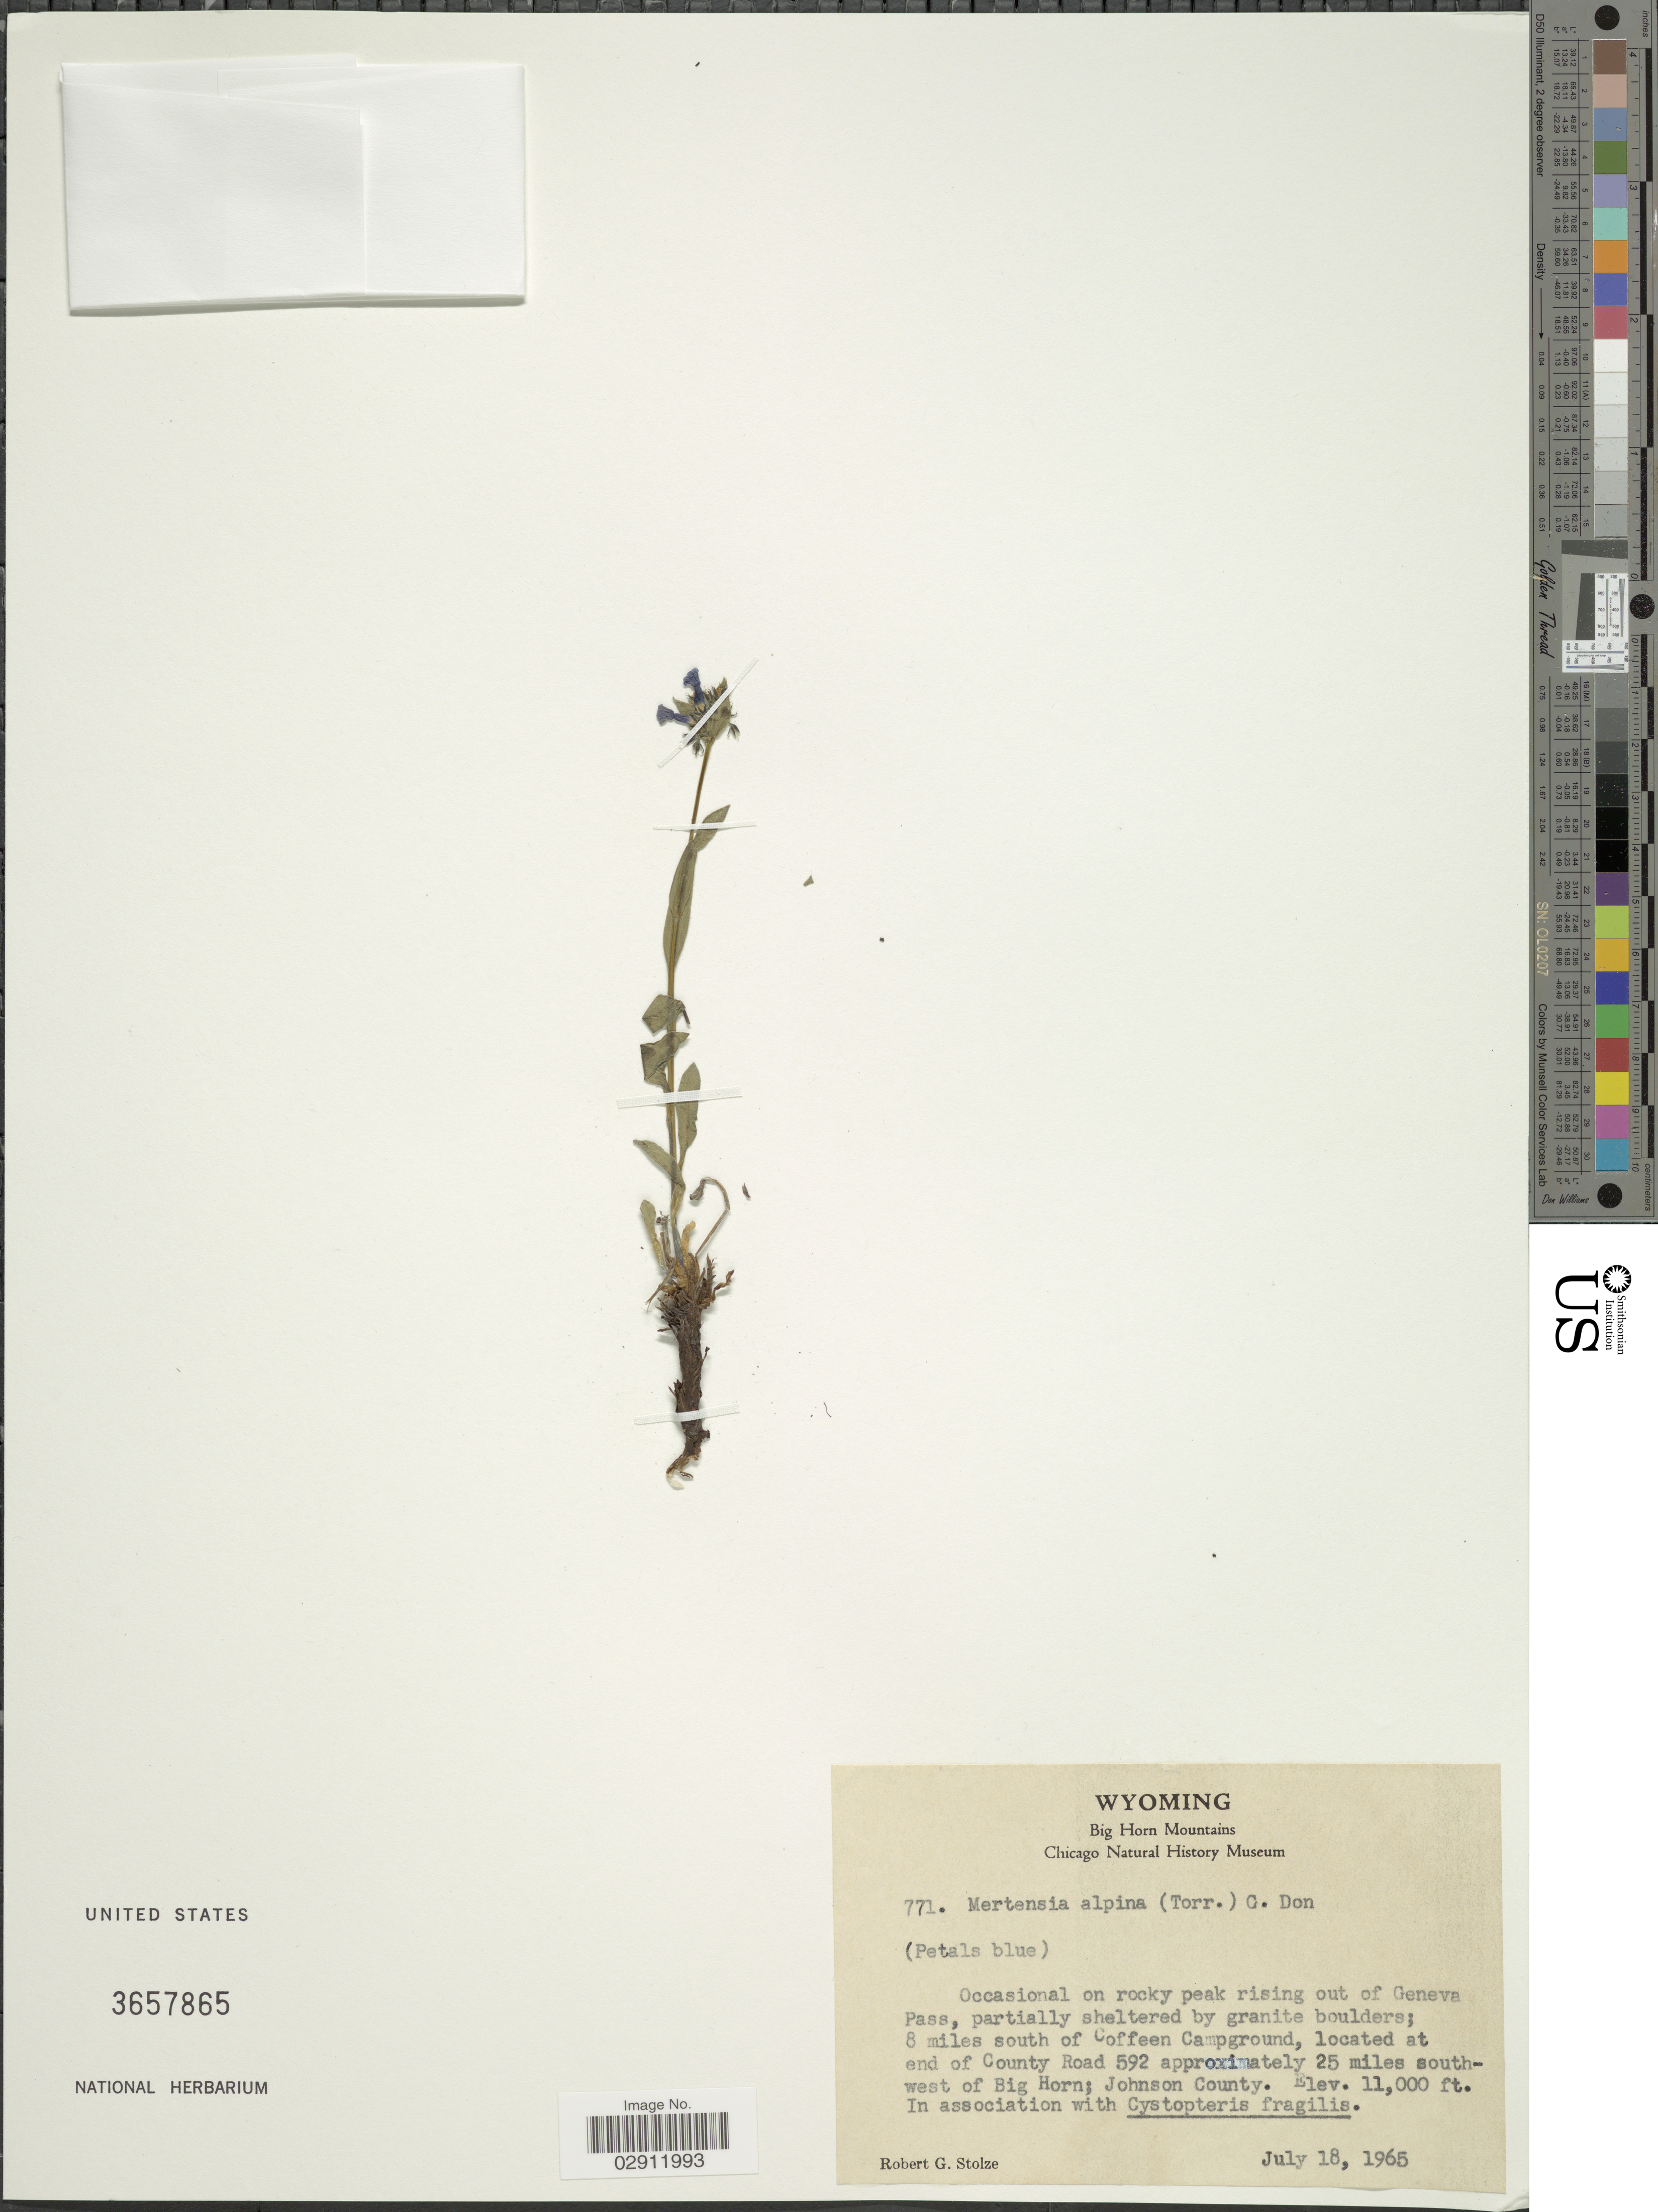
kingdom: Plantae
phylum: Tracheophyta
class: Magnoliopsida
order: Boraginales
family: Boraginaceae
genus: Mertensia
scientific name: Mertensia alpina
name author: (Torr.) G. Don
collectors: R. G. Stolze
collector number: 771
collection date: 1965-07-18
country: United States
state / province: Wyoming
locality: Occasional on rocky peak rising out of Geneva Pass; 8 miles south of Coffeen Campground, located at end of County Road 592 approximately 25 miles south-west of Big Horn; Johnson County.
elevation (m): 3353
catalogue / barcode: US 3657865